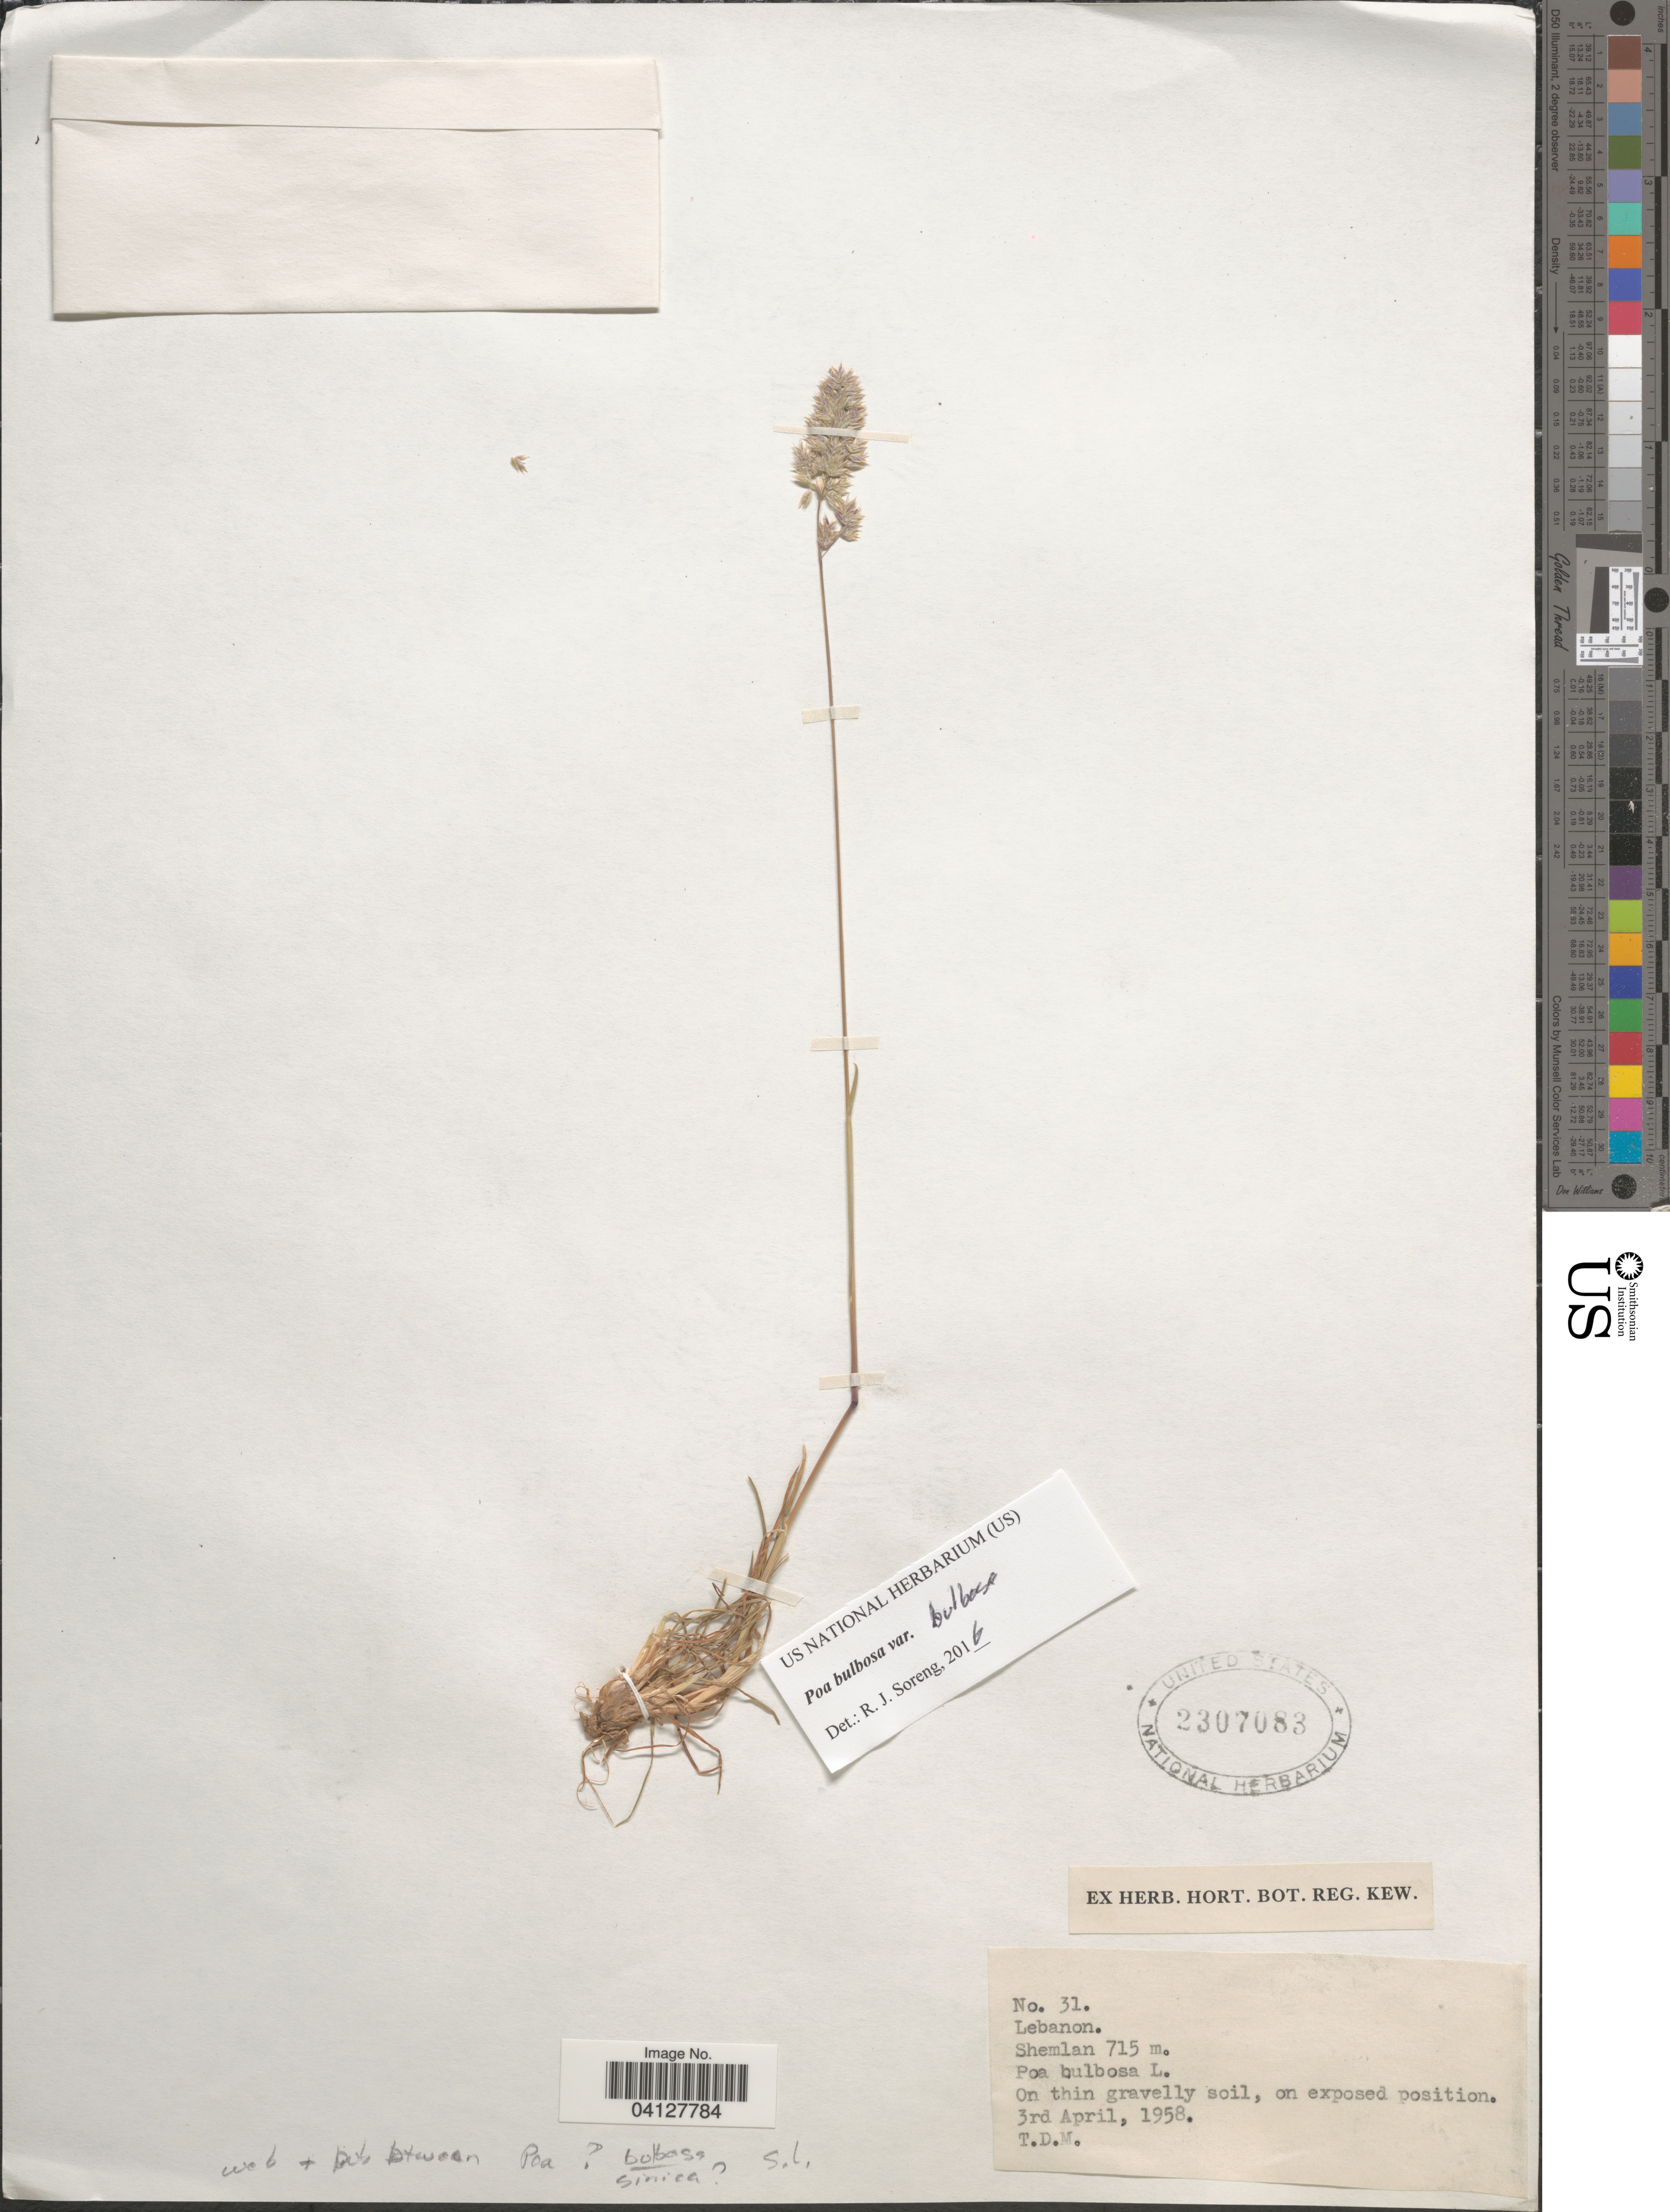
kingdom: Plantae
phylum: Tracheophyta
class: Liliopsida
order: Poales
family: Poaceae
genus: Poa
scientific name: Poa bulbosa subsp. bulbosa var. bulbosa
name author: L.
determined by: Soreng, Robert J., Research Associate (BOT), Smithsonian Institution - National Museum of Natural History (UNITED STATES)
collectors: T. D. M.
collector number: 31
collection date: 1958-04-03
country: Lebanon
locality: Shemlan.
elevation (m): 715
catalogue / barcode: US 2307083